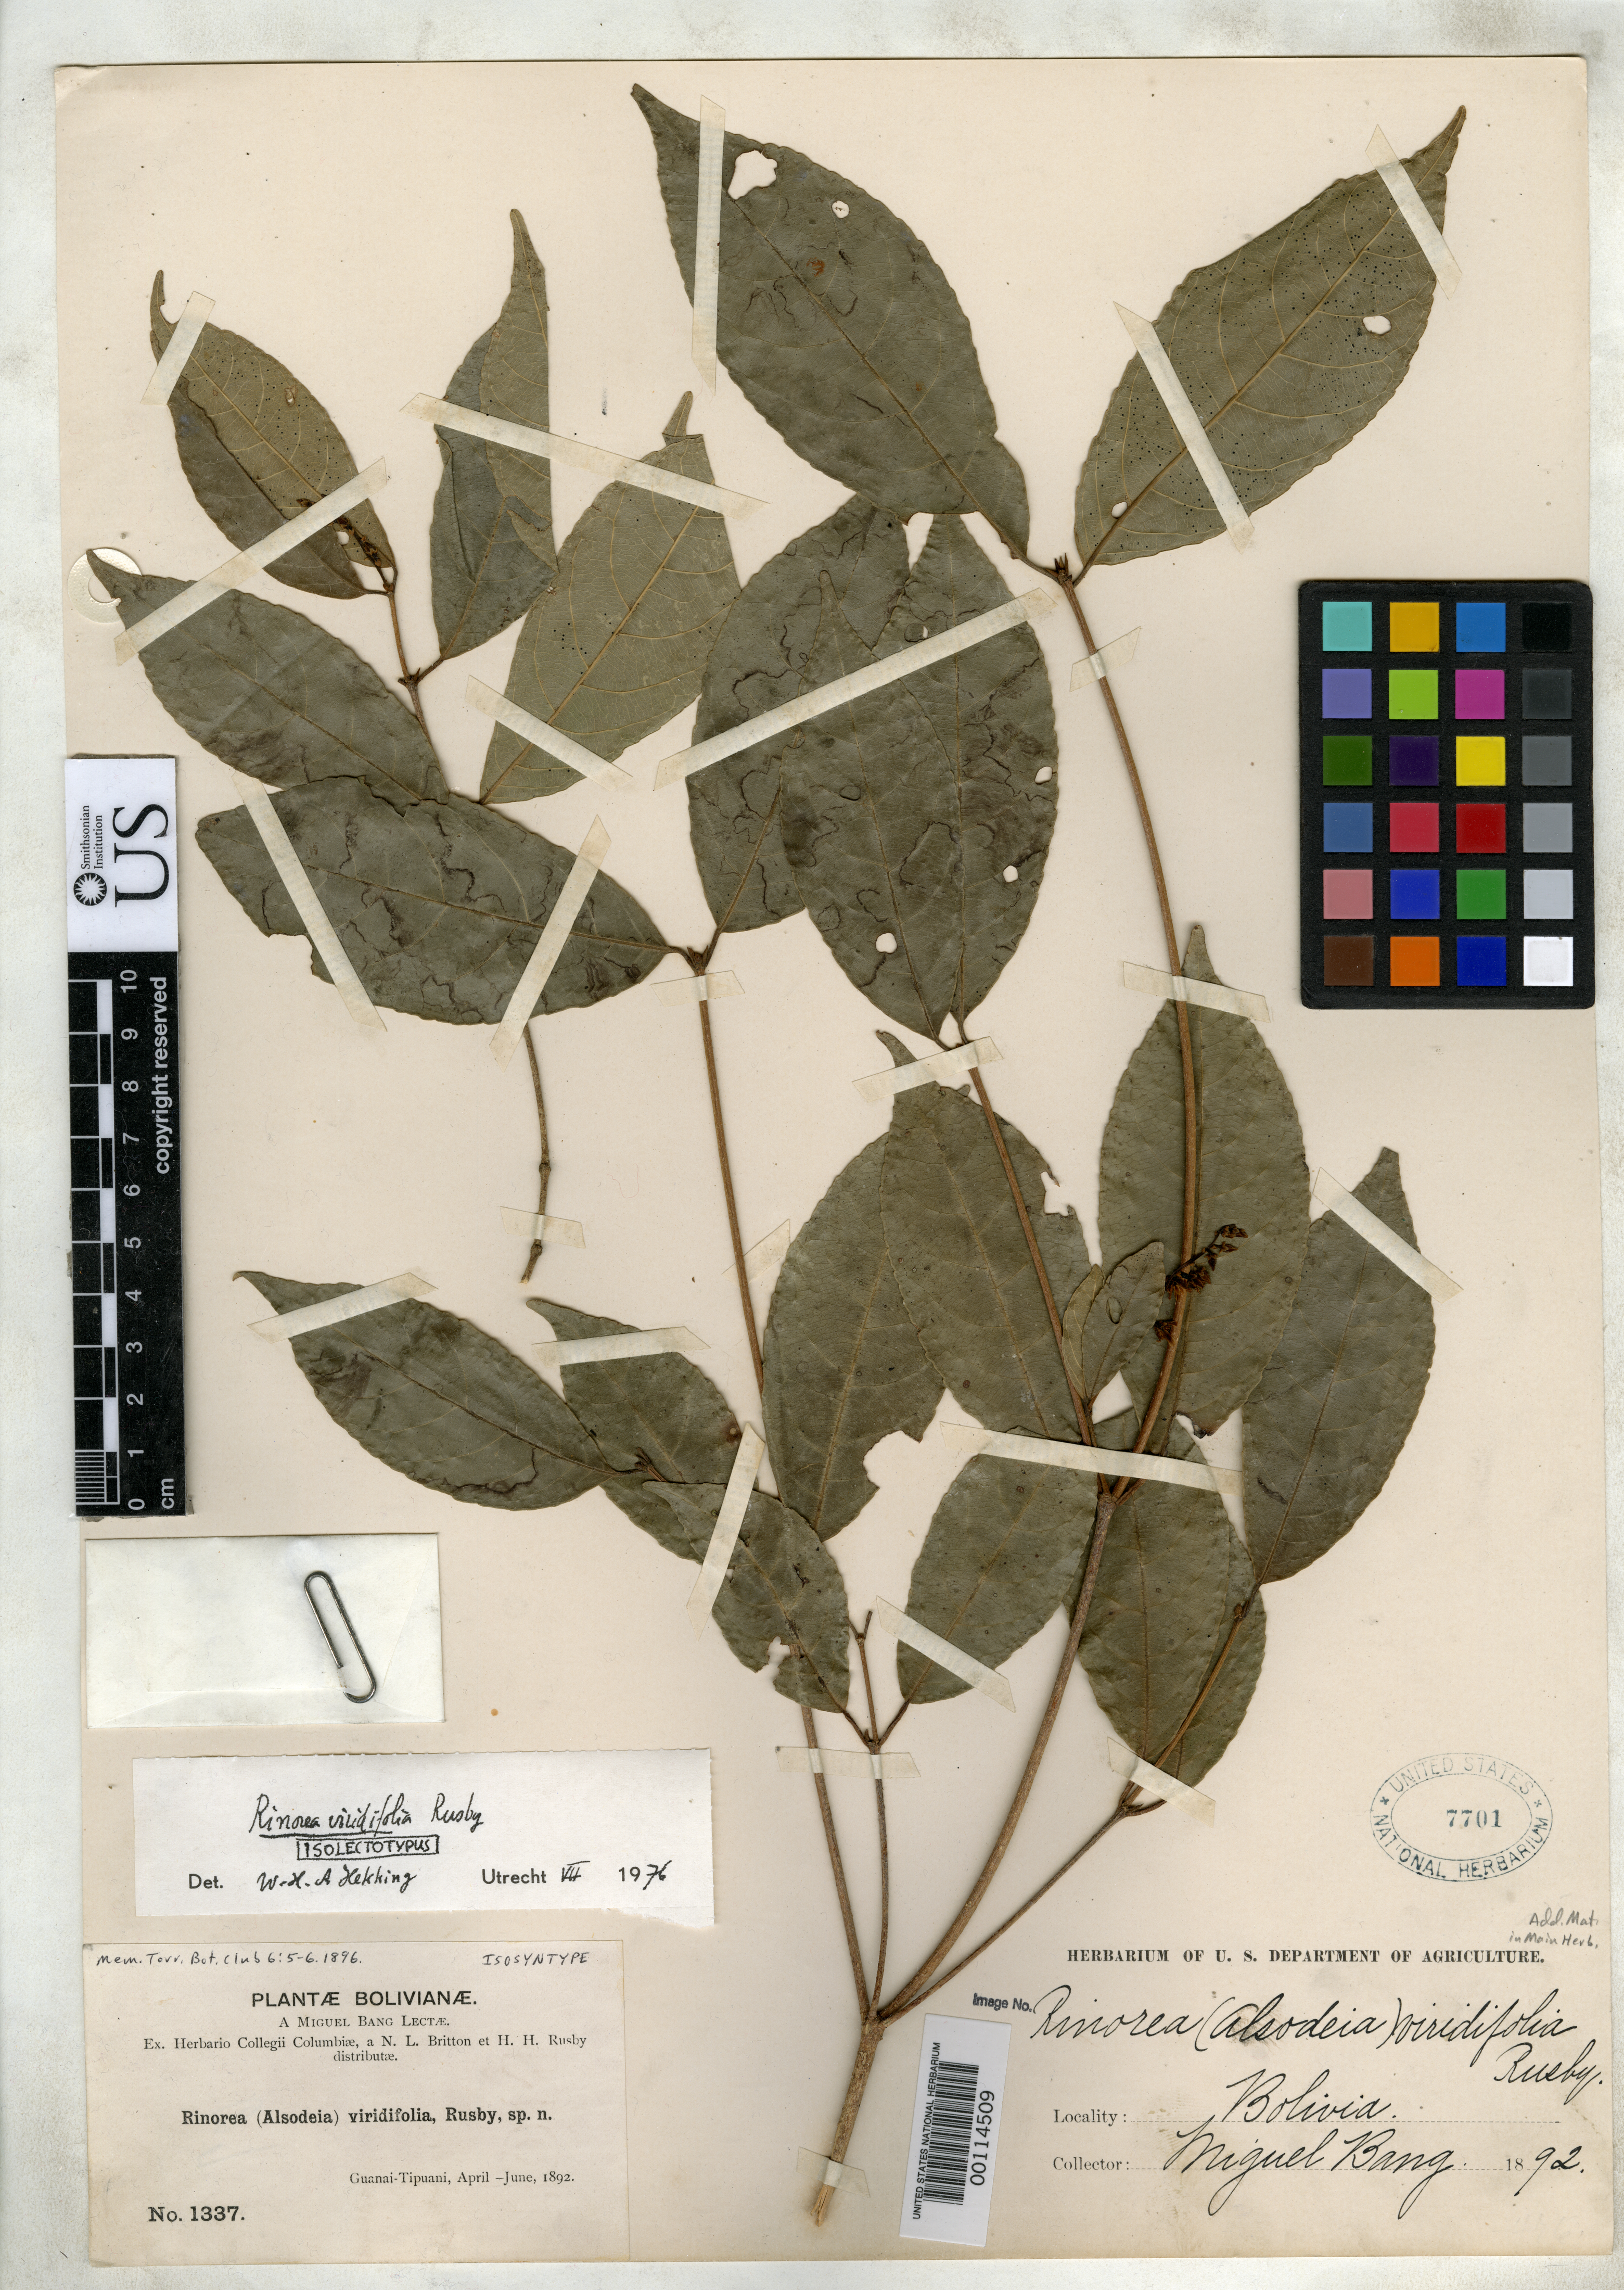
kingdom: Plantae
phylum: Tracheophyta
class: Magnoliopsida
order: Malpighiales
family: Violaceae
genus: Rinorea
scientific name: Rinorea viridifolia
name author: Rusby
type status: Isosyntype; Isolectotype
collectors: M. Bang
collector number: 1337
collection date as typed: Apr 1892 to -- Jun 1892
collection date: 1892-04/1892-06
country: Bolivia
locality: Guanai, Tipuani.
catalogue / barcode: US 7701